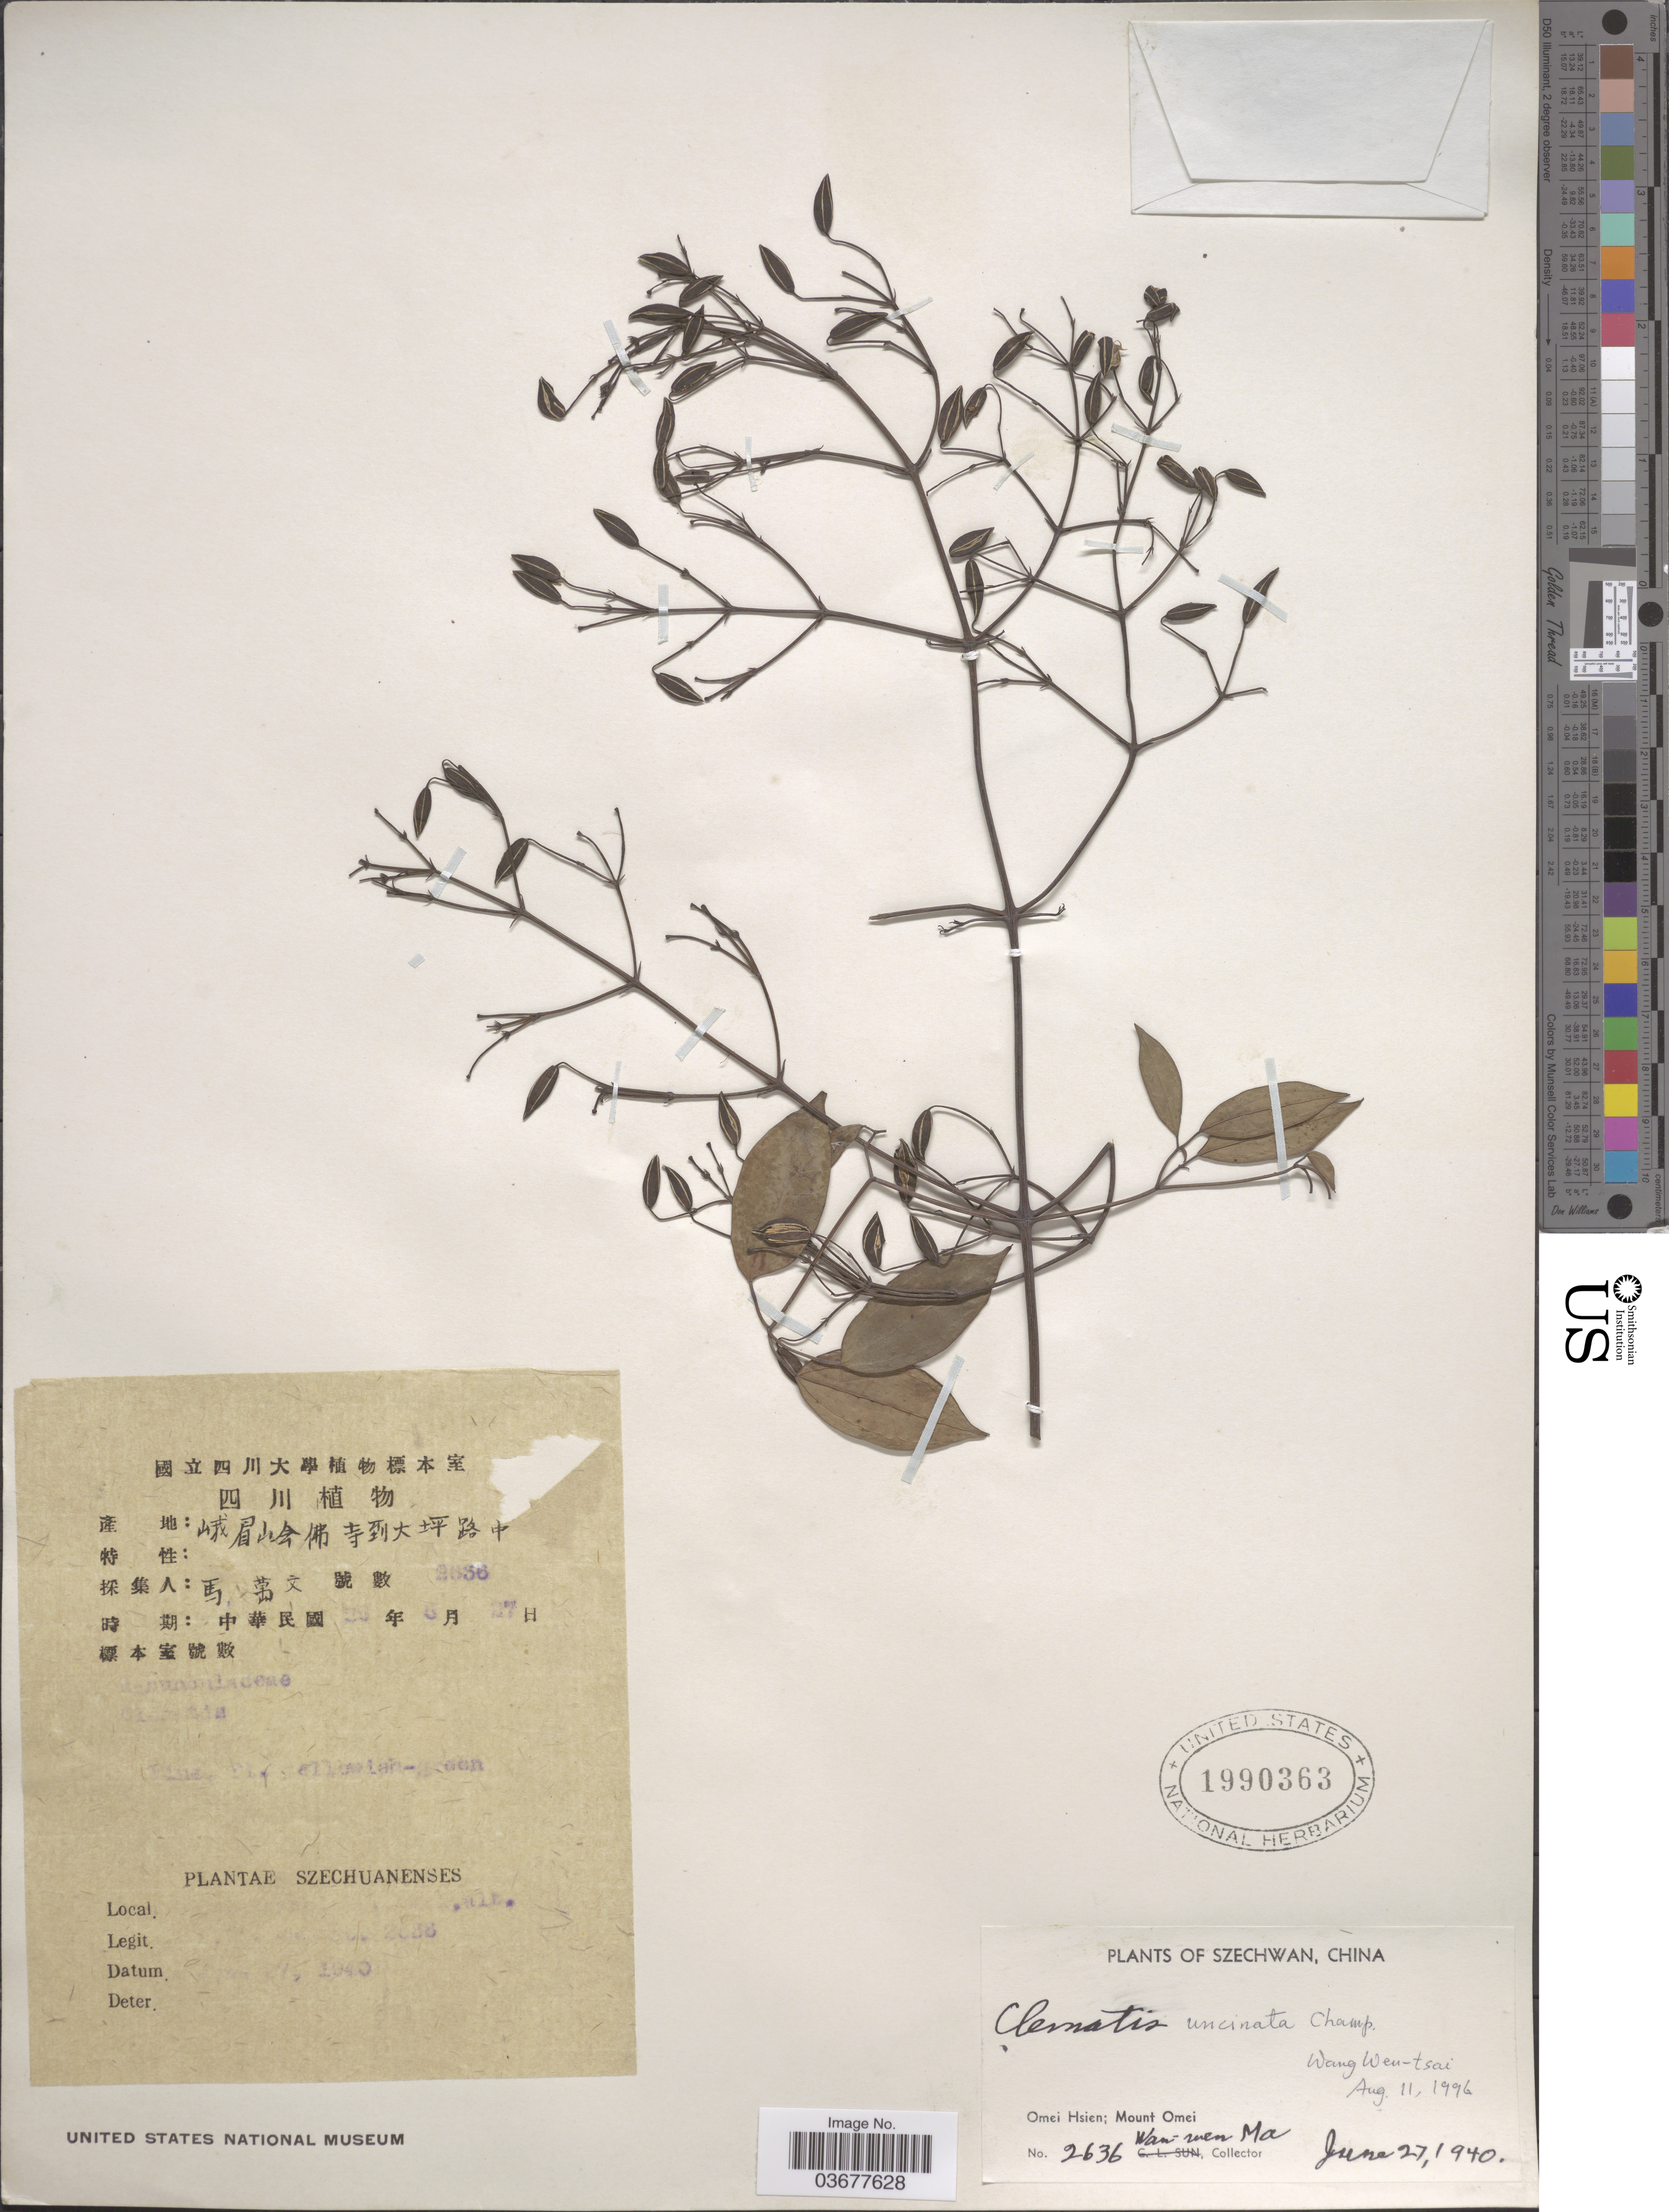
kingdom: Plantae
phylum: Tracheophyta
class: Magnoliopsida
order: Ranunculales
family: Ranunculaceae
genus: Clematis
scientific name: Clematis uncinata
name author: Champ. ex Benth.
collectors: W. Ma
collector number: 2636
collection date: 1940-06-27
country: China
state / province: Sichuan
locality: Szechwan. Omei Hsien; Mount Omei.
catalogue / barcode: US 1990363